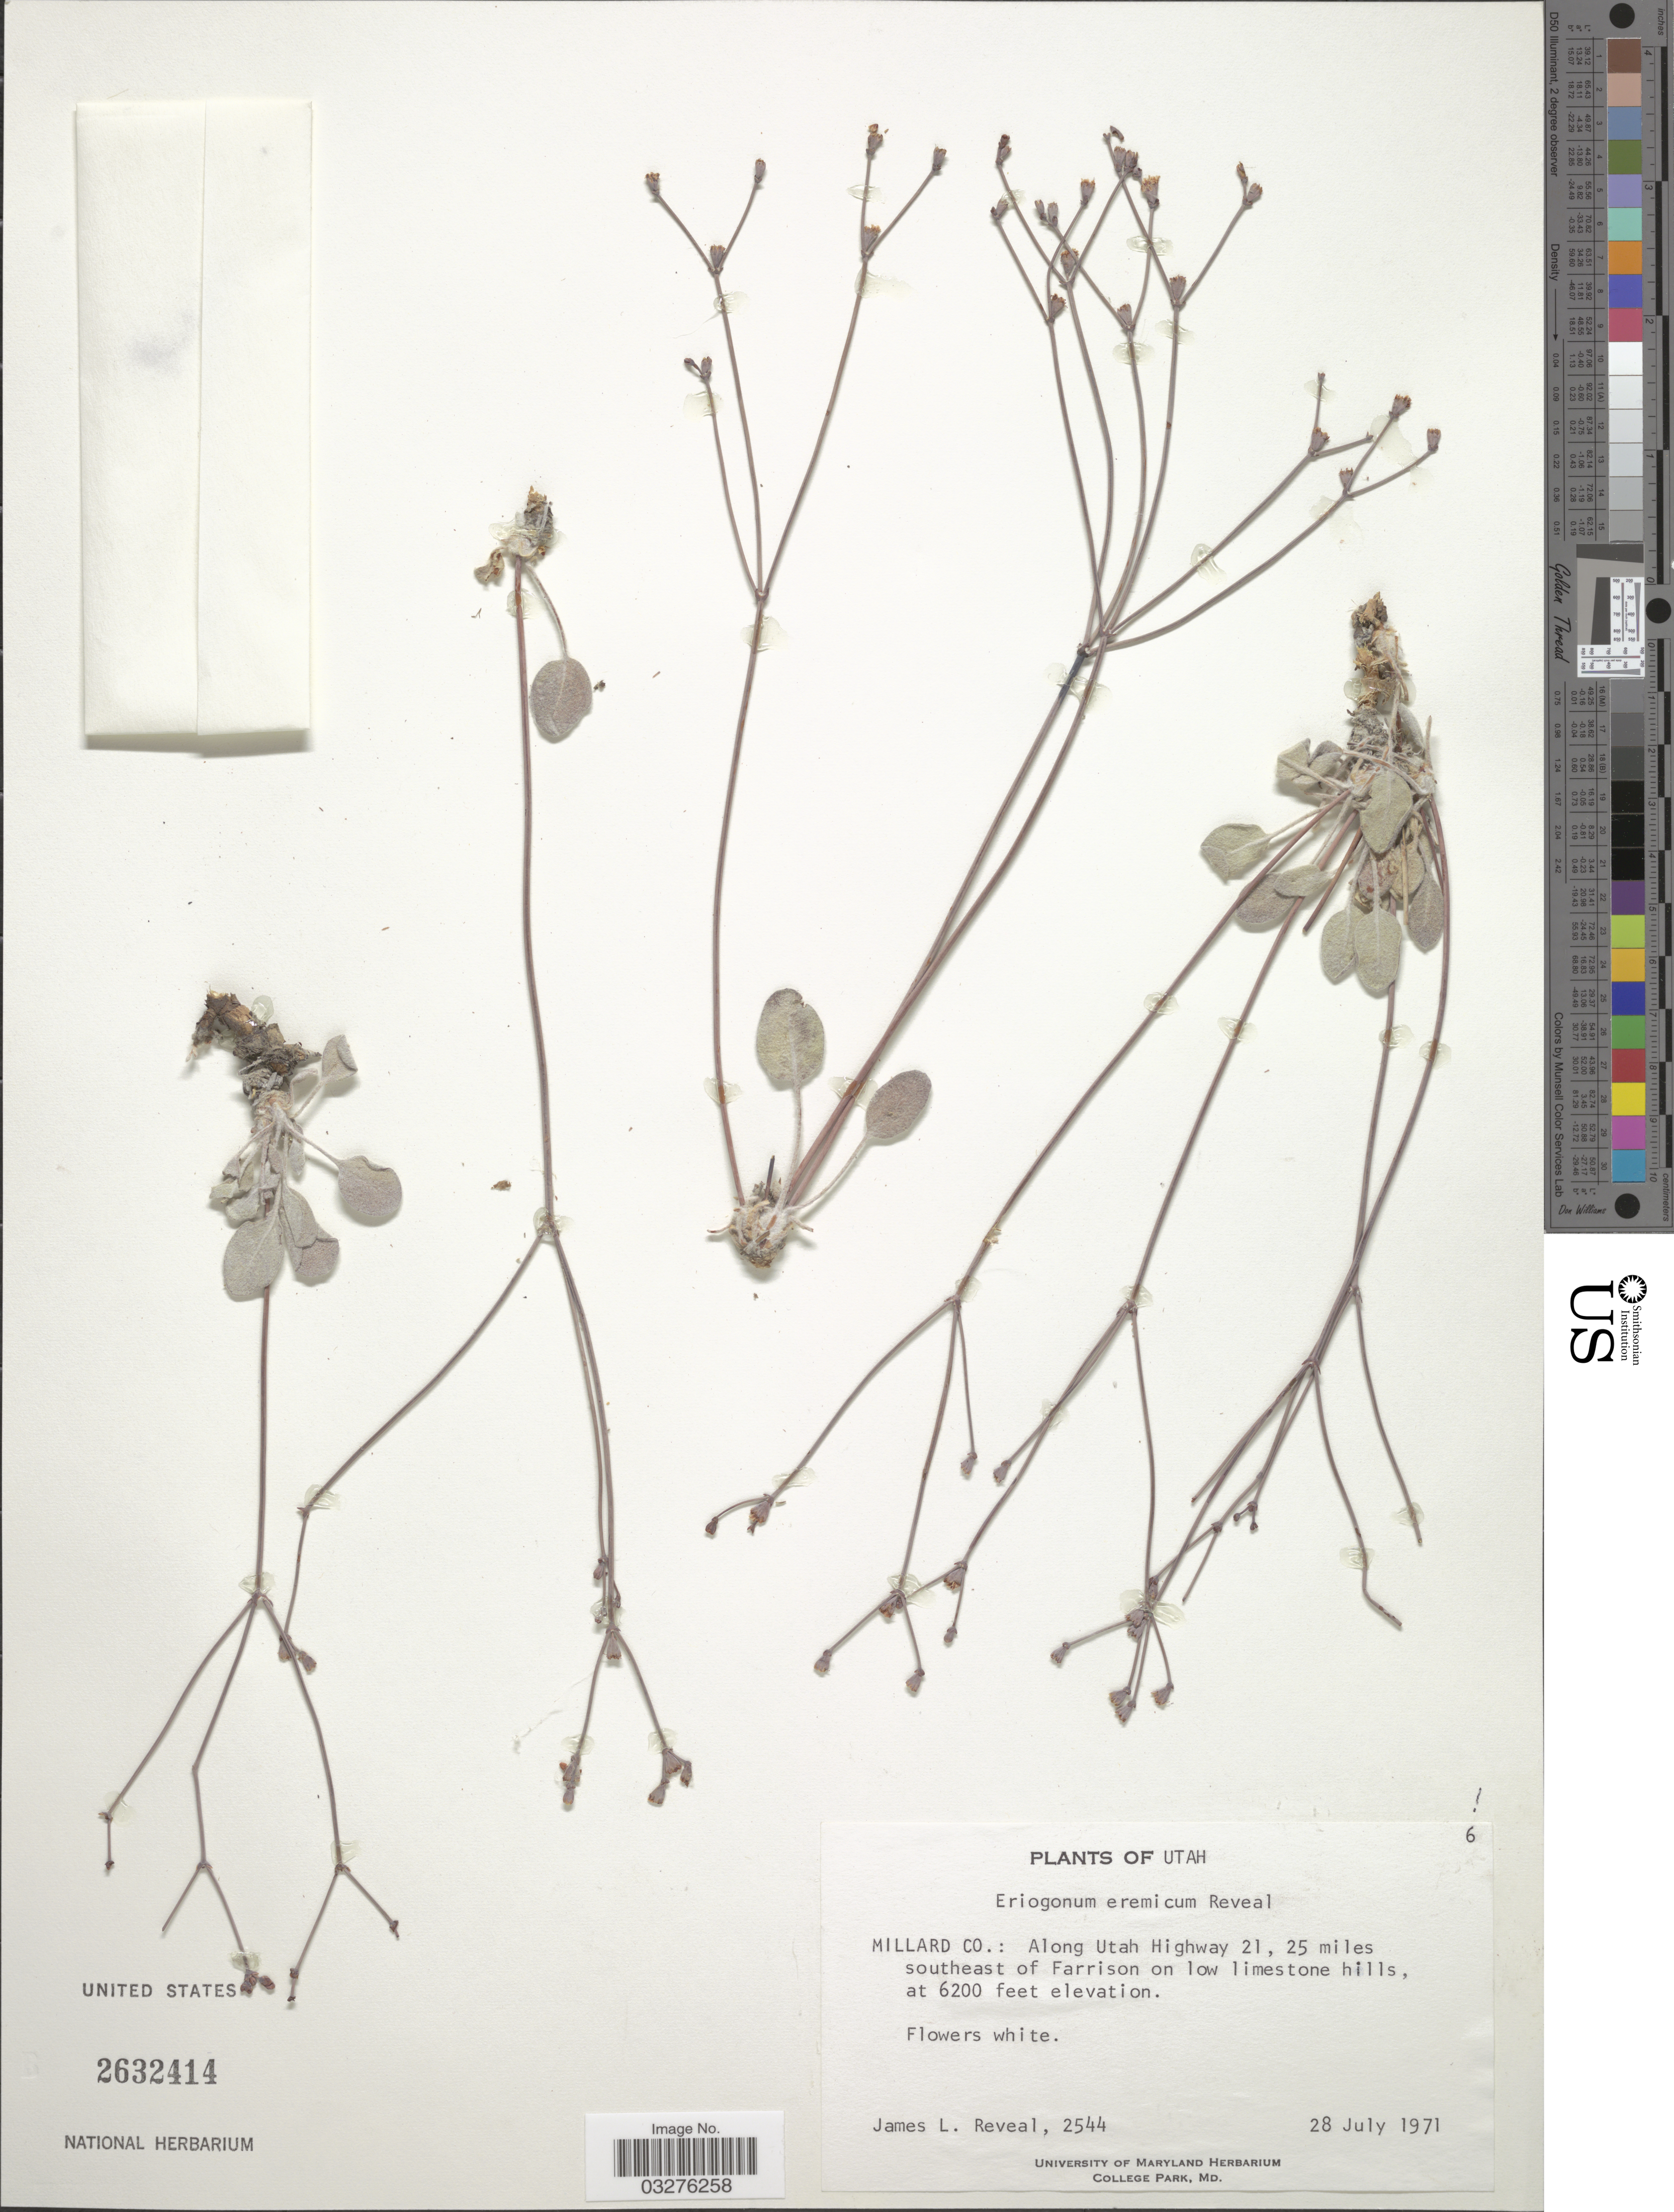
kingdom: Plantae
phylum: Tracheophyta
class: Magnoliopsida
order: Caryophyllales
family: Polygonaceae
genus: Eriogonum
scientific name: Eriogonum eremicum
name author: Reveal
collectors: J. L. Reveal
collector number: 2544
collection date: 1971-07-28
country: United States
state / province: Utah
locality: Millard Co.: Along Utah Highway 21, 25 miles southeast of Farrison on low limestone hills.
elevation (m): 1890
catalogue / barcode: US 2632414